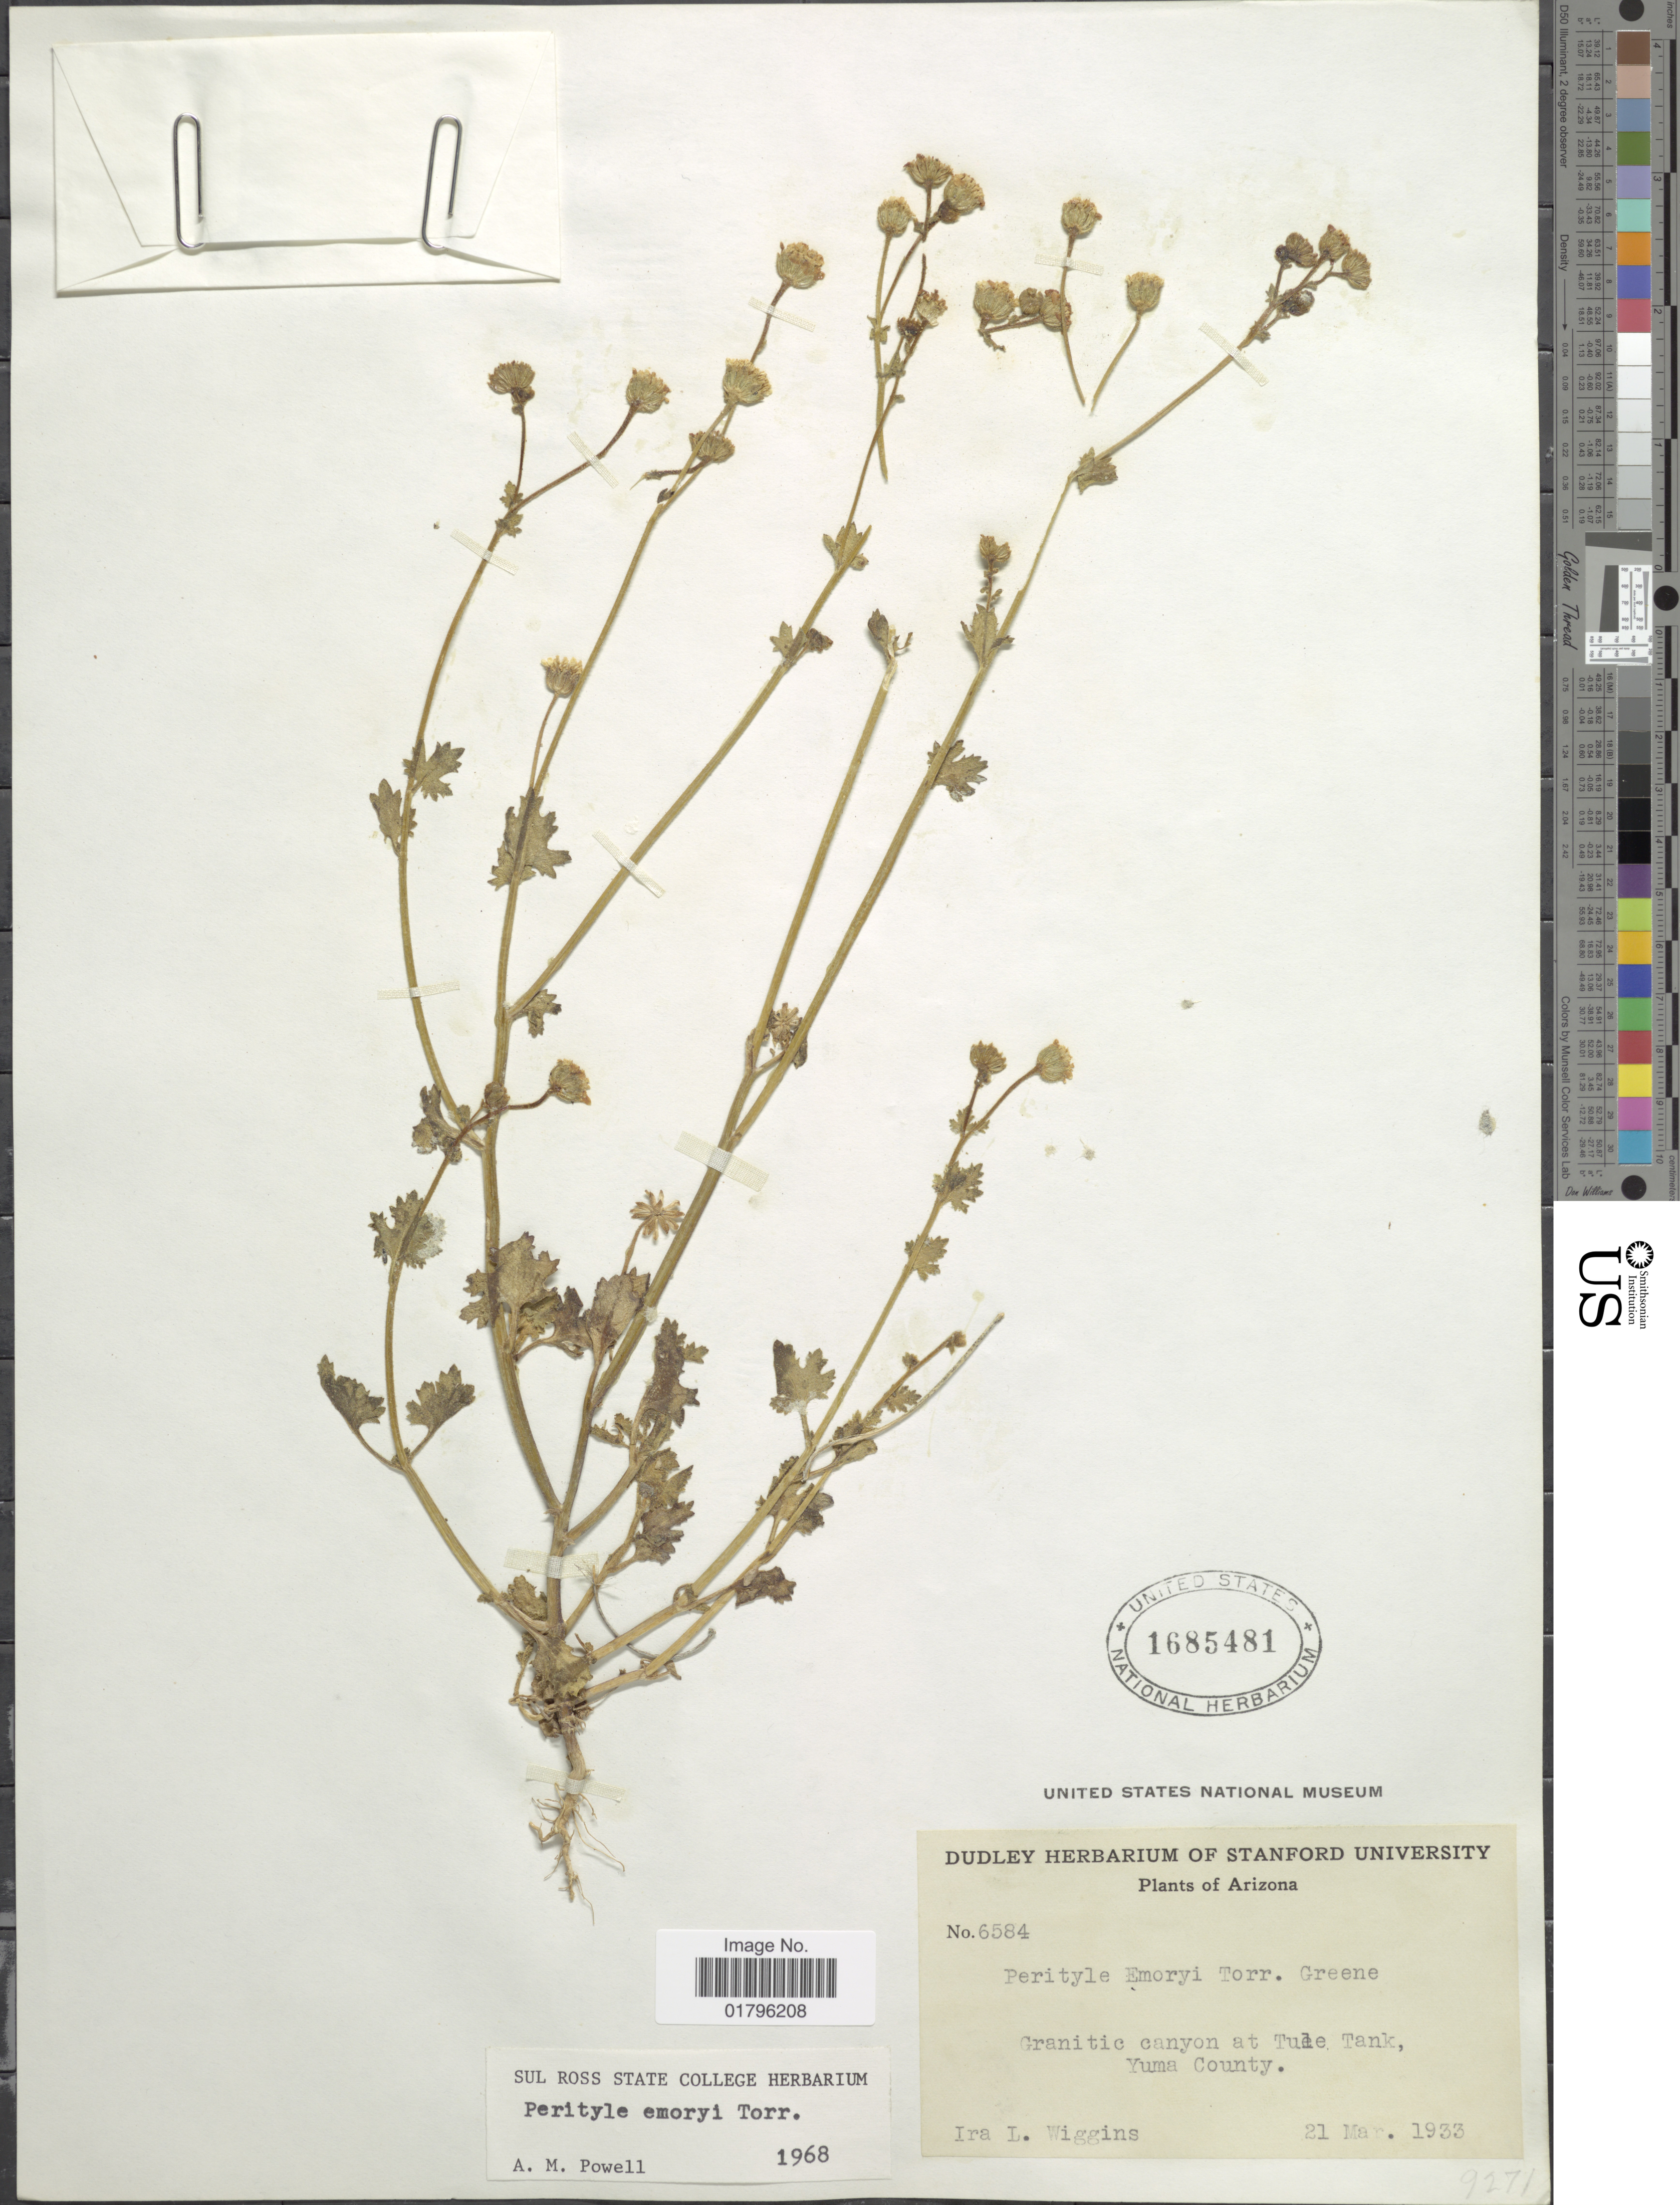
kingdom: Plantae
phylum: Tracheophyta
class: Magnoliopsida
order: Asterales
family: Asteraceae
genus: Perityle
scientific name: Perityle emoryi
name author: Torr.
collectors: I. L. Wiggins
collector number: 6584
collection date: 1933-03-21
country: United States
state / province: Arizona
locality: Granitic canyon at Tule Tank, Yuma County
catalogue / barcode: US 1685481